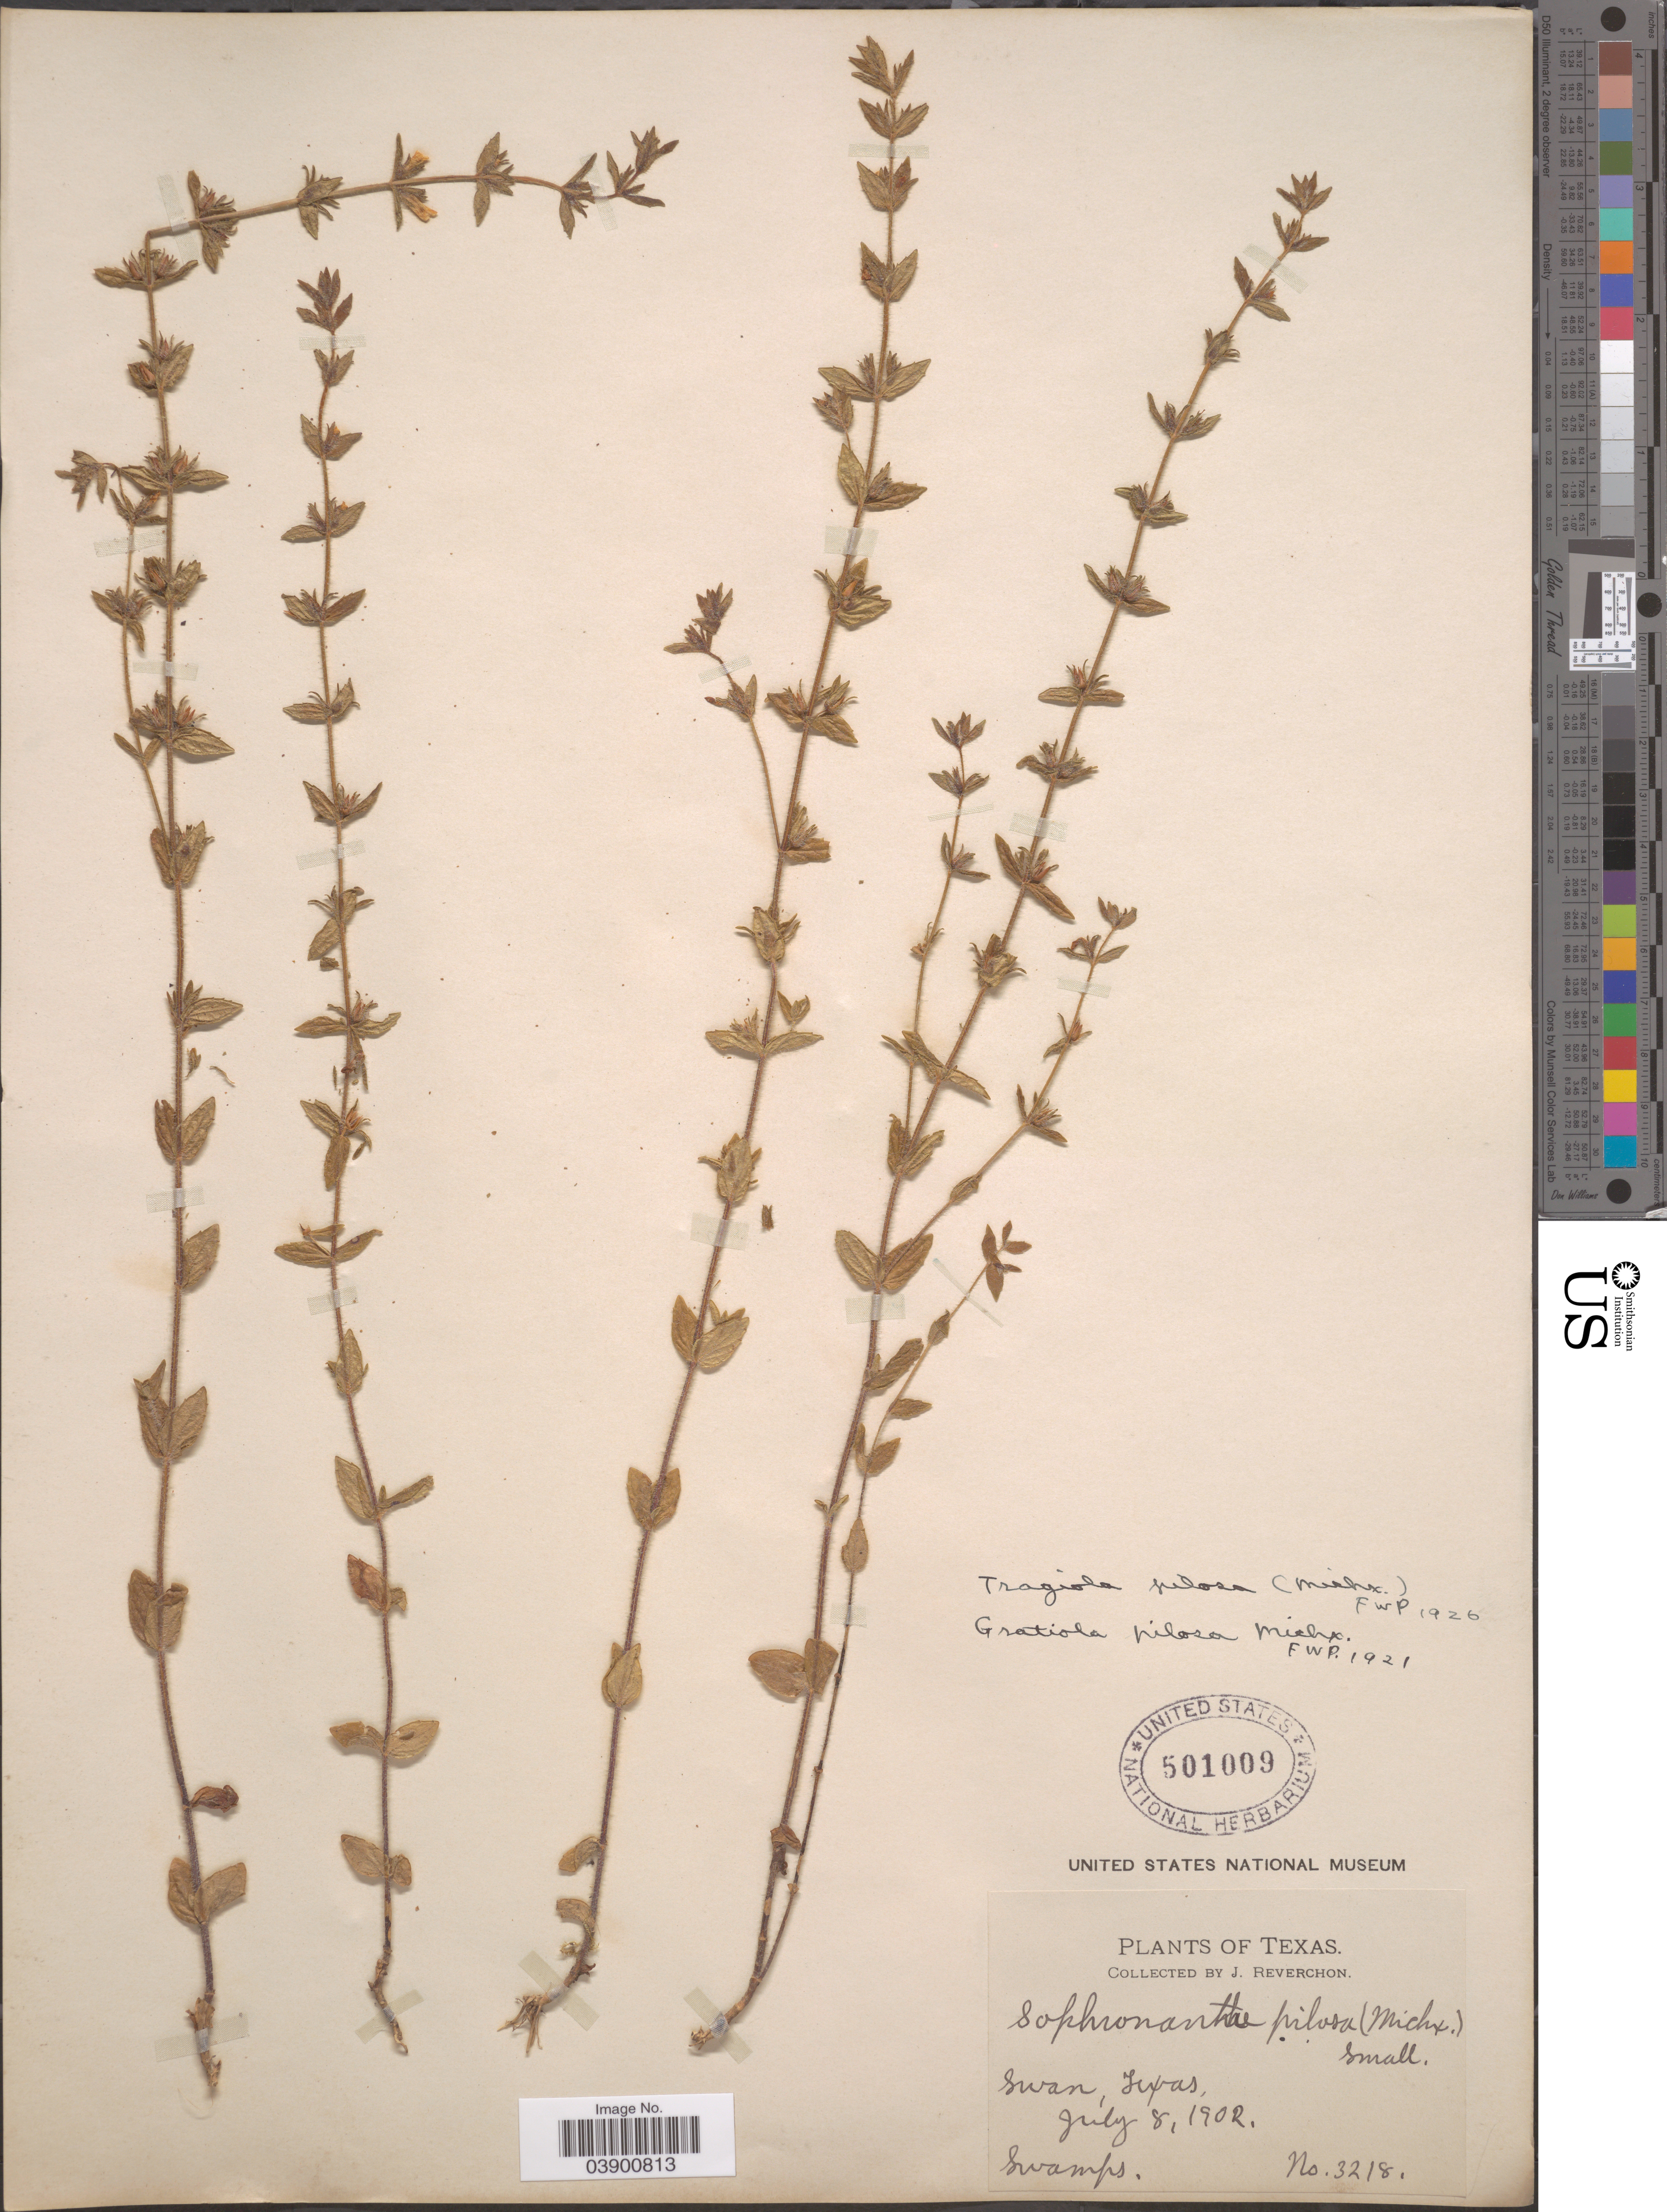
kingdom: Plantae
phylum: Tracheophyta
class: Magnoliopsida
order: Lamiales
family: Plantaginaceae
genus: Gratiola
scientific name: Gratiola pilosa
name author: Michx.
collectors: J. Reverchon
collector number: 3218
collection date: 1902-07-08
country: United States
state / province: Texas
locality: Swan.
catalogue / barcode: US 501009